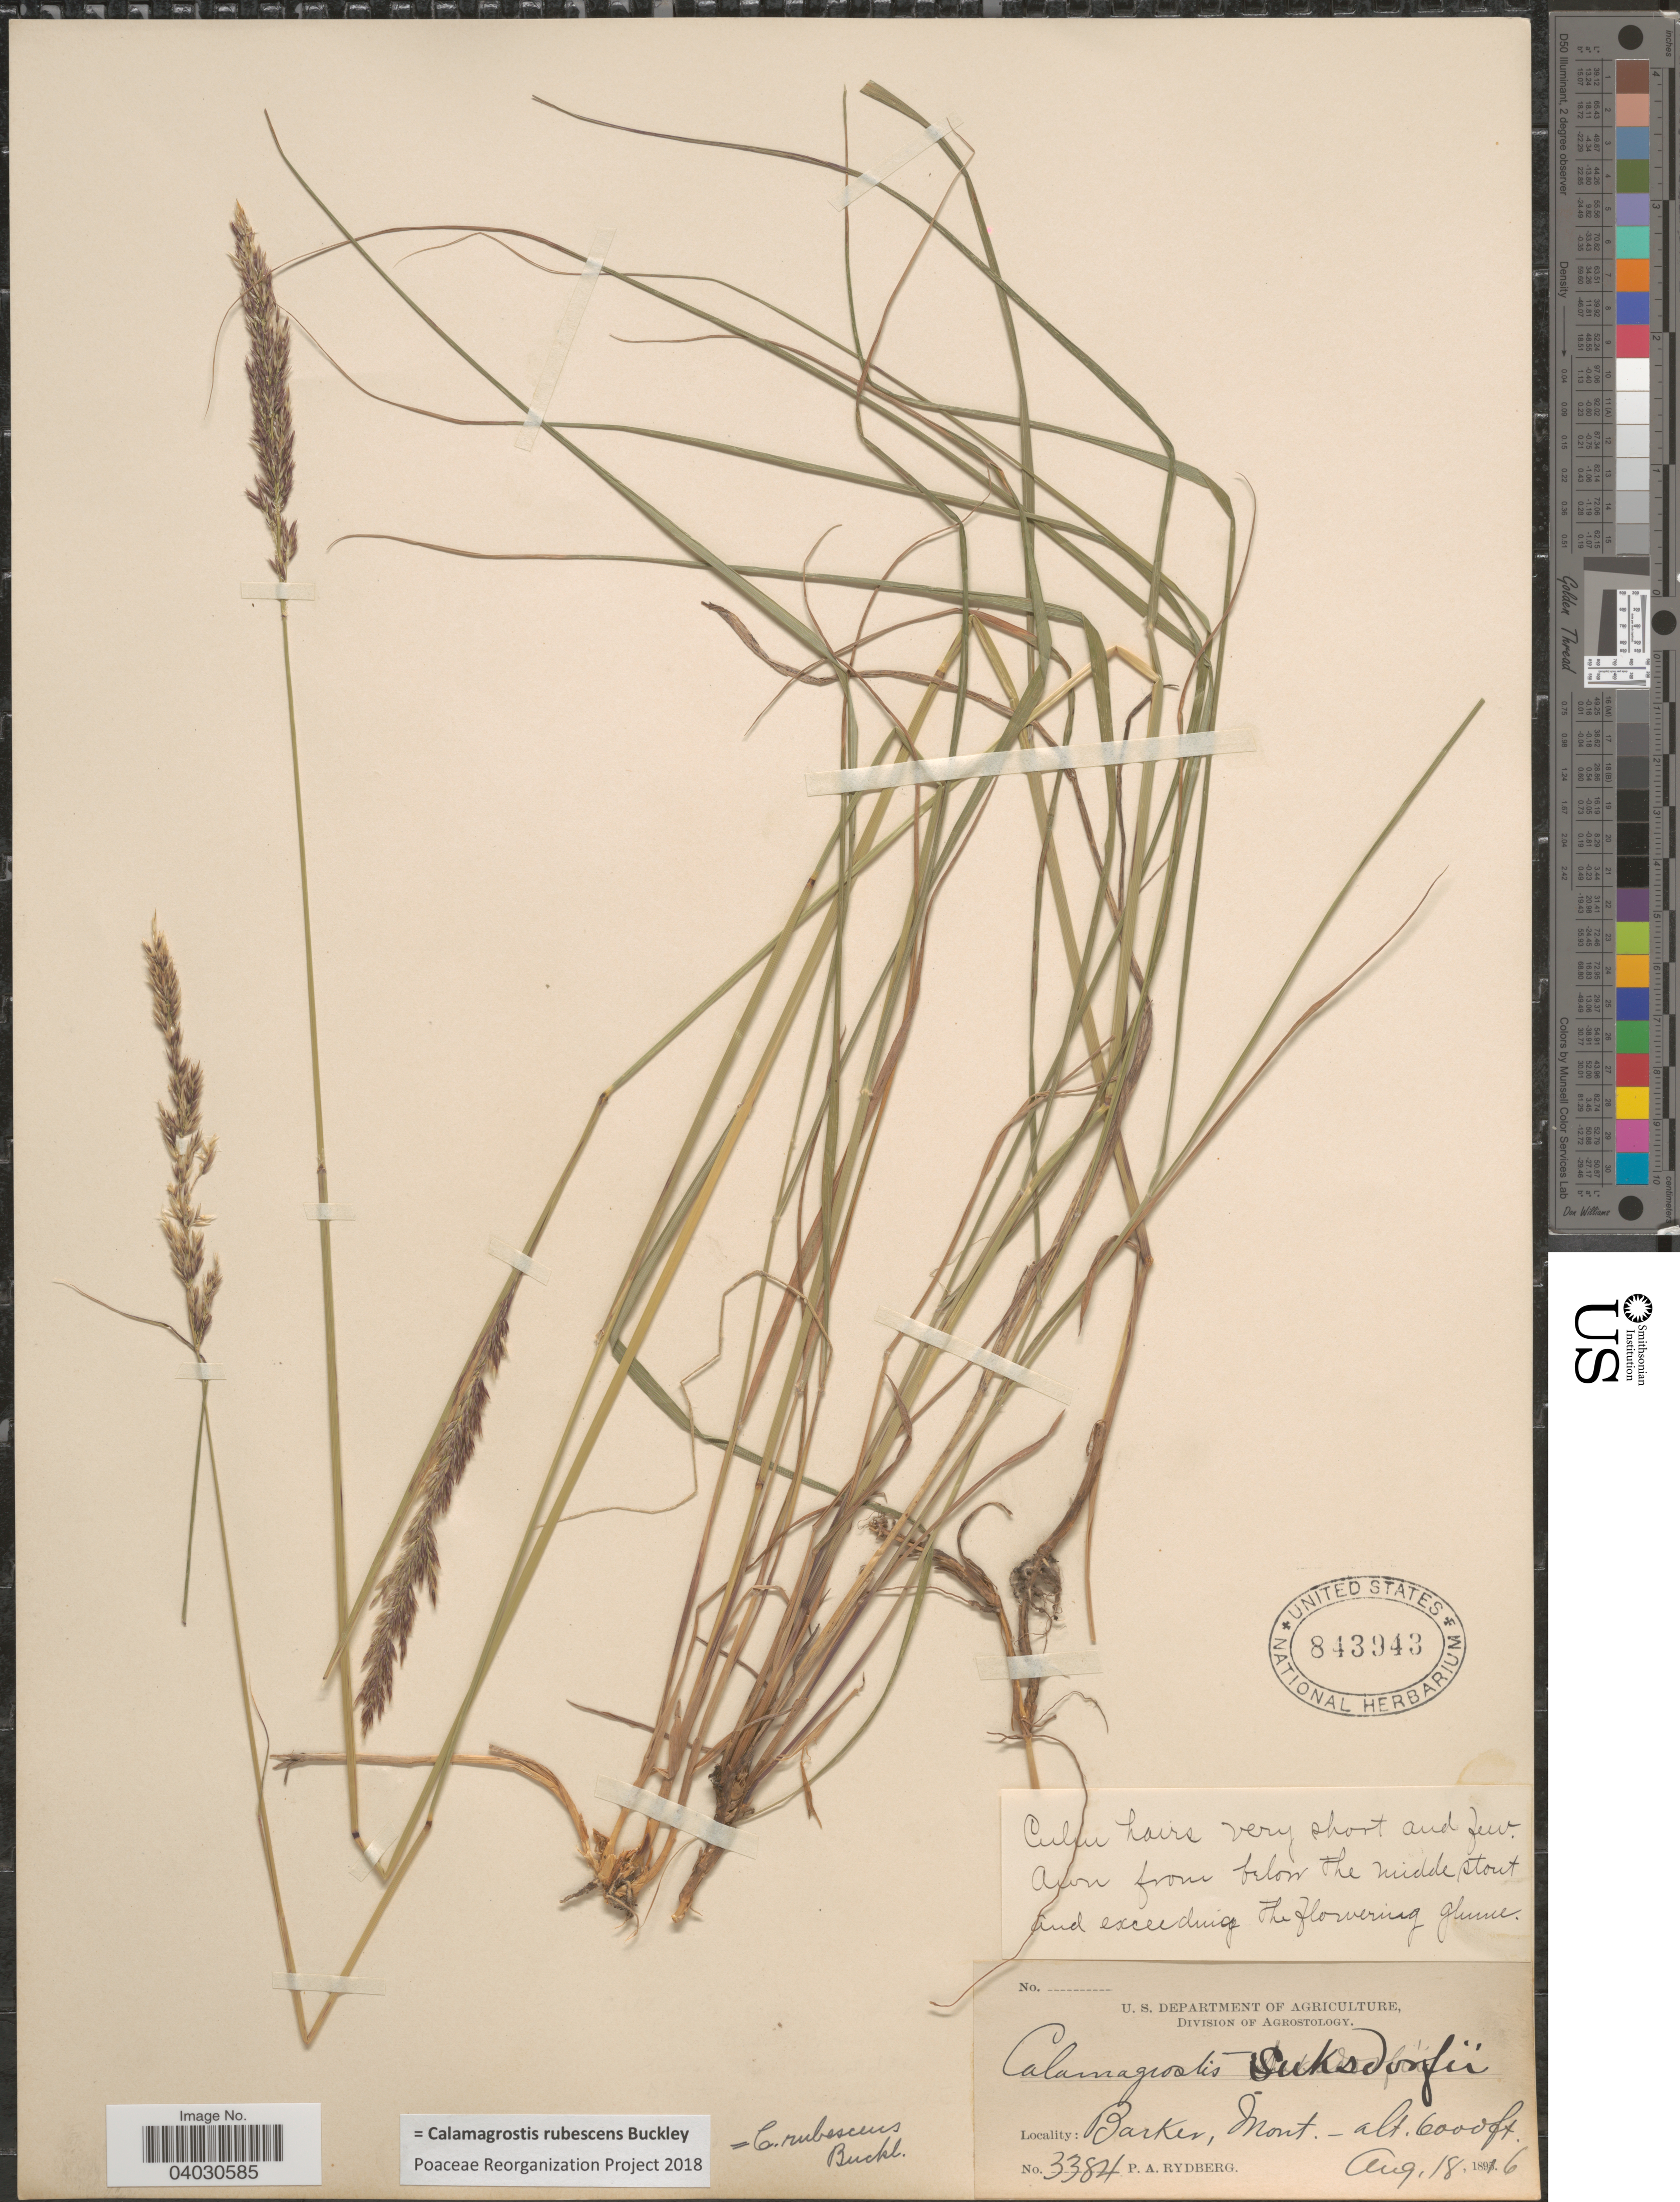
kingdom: Plantae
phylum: Tracheophyta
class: Liliopsida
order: Poales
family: Poaceae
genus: Calamagrostis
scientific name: Calamagrostis rubescens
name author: Buckley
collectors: P. A. Rydberg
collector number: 3384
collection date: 1896-08-18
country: United States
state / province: Montana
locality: Barker.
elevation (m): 1829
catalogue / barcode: US 843943